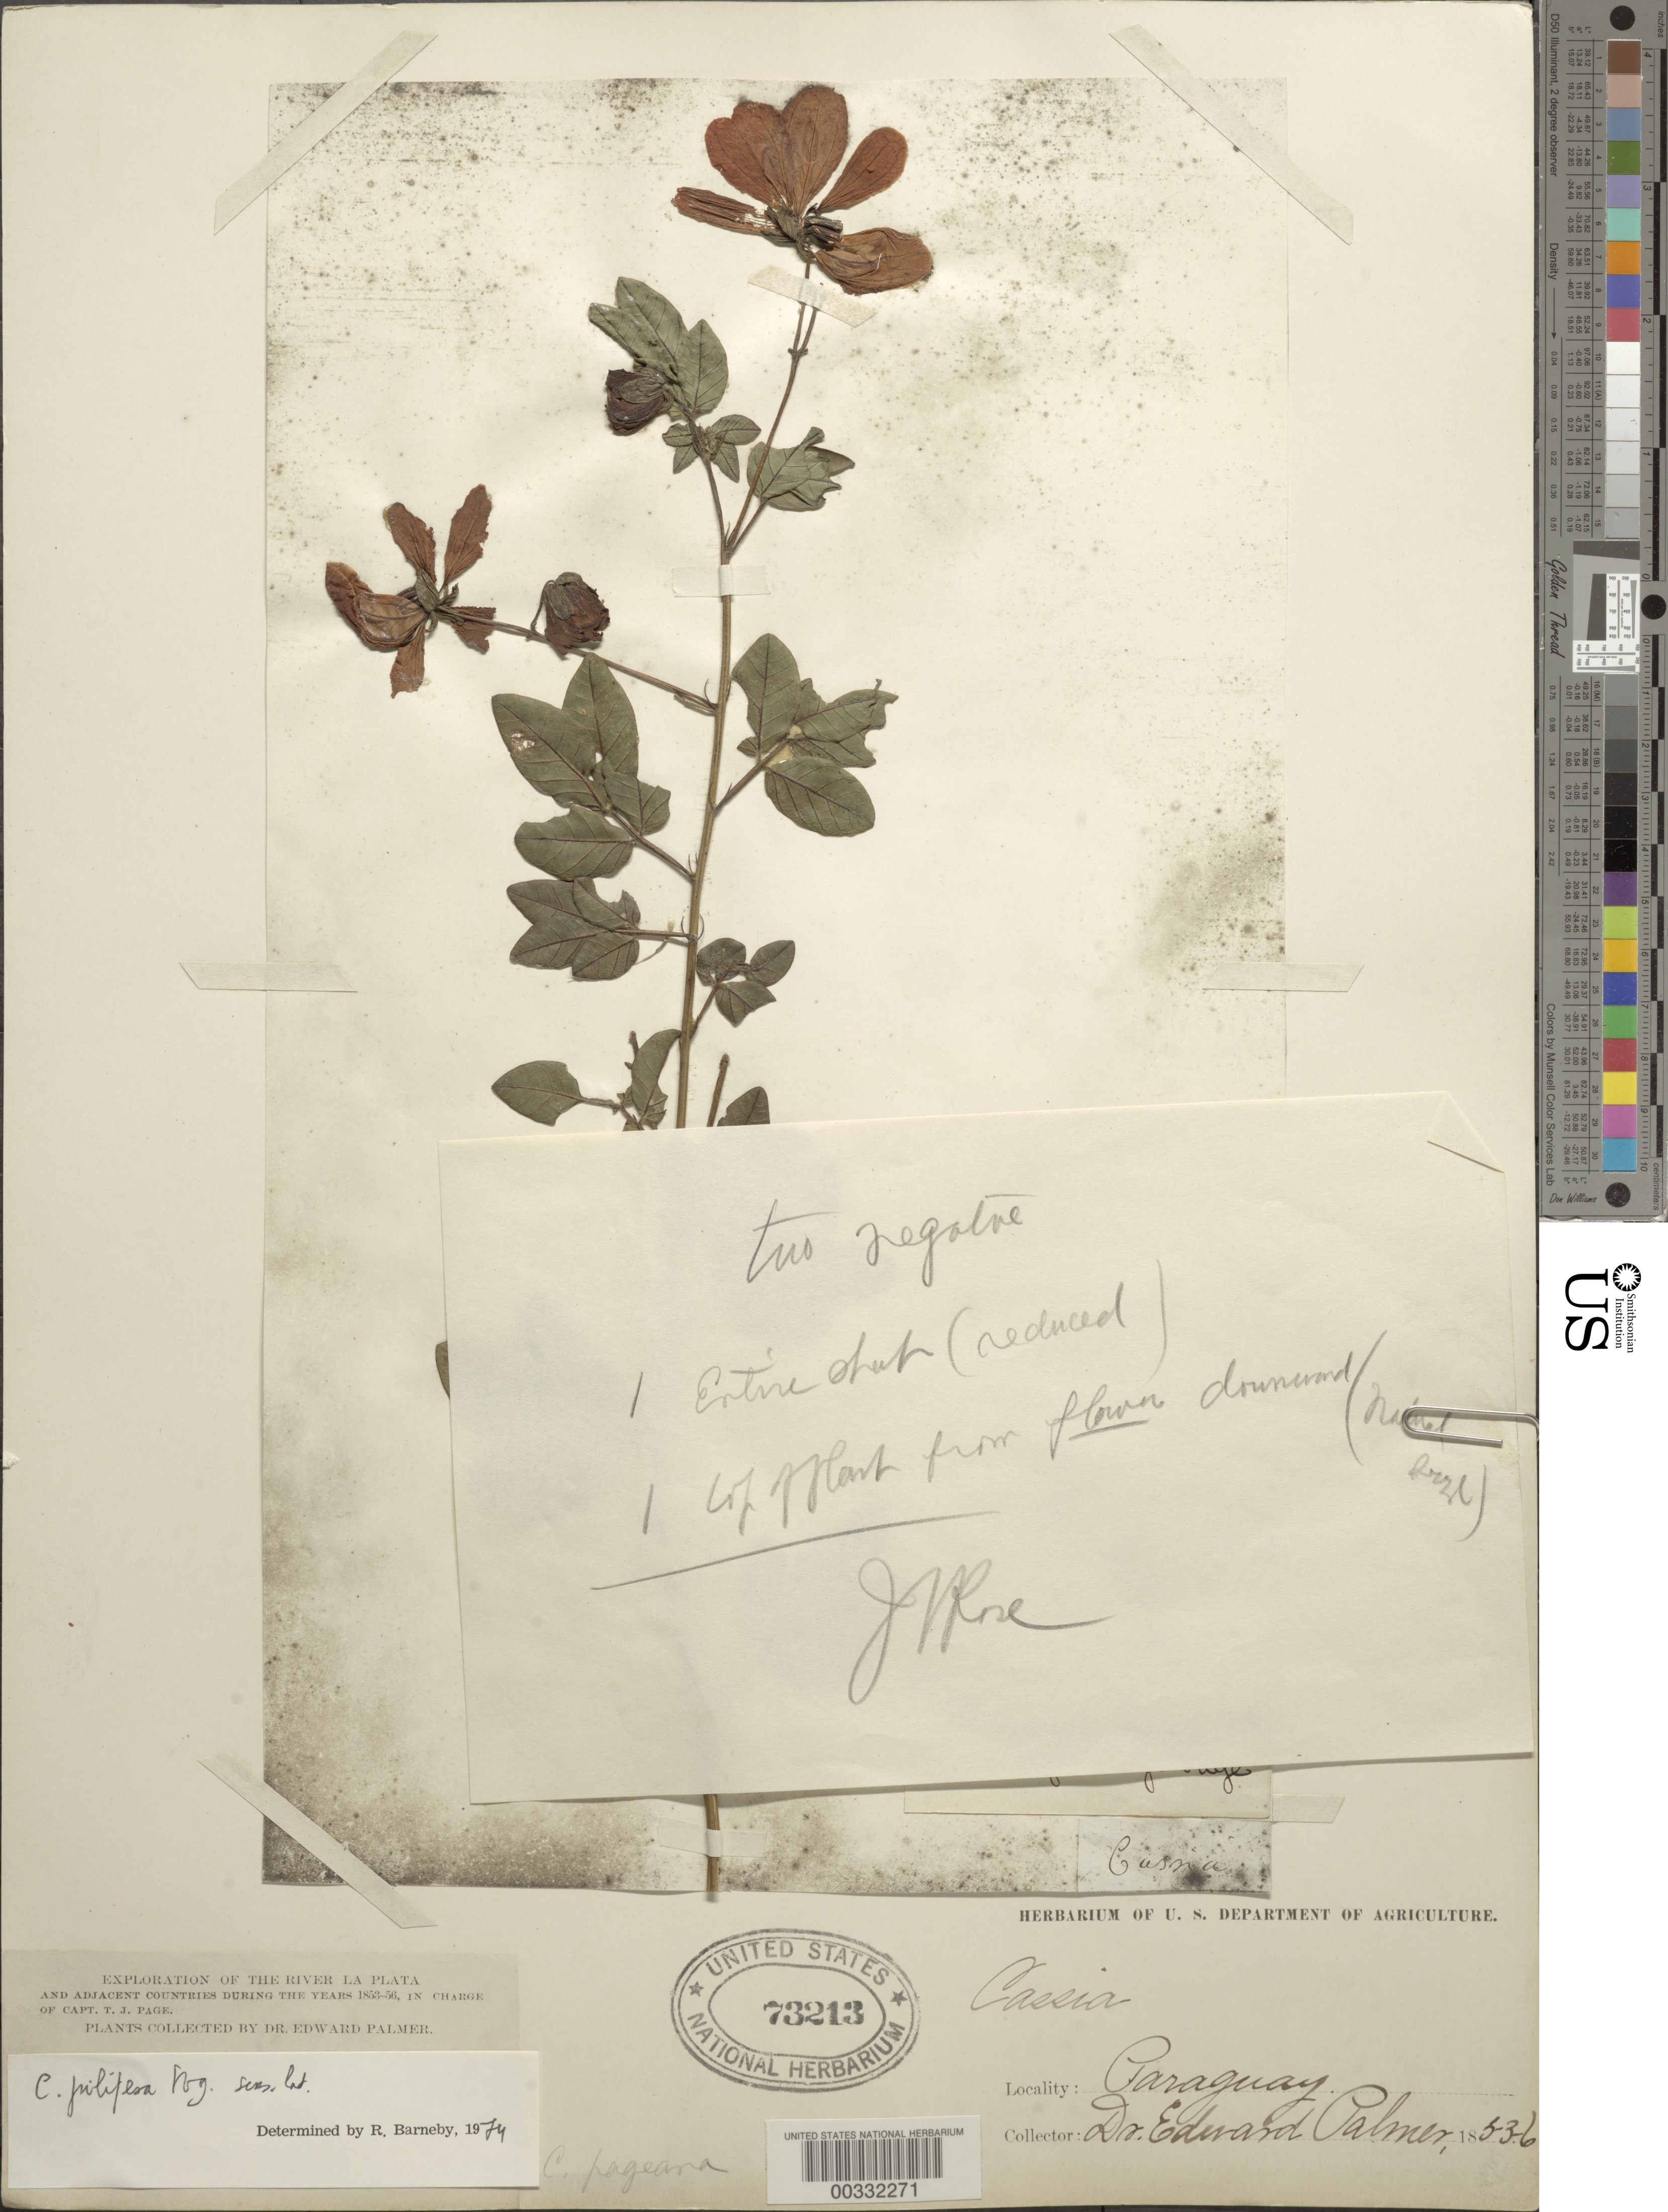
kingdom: Plantae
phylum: Tracheophyta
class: Magnoliopsida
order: Fabales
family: Fabaceae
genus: Senna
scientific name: Senna pilifera var. pilifera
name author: (Vogel) H.S. Irwin & Barneby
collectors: E. Palmer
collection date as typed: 1853 to -- -- 1856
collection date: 1853/1856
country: Paraguay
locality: River la plata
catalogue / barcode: US 73213